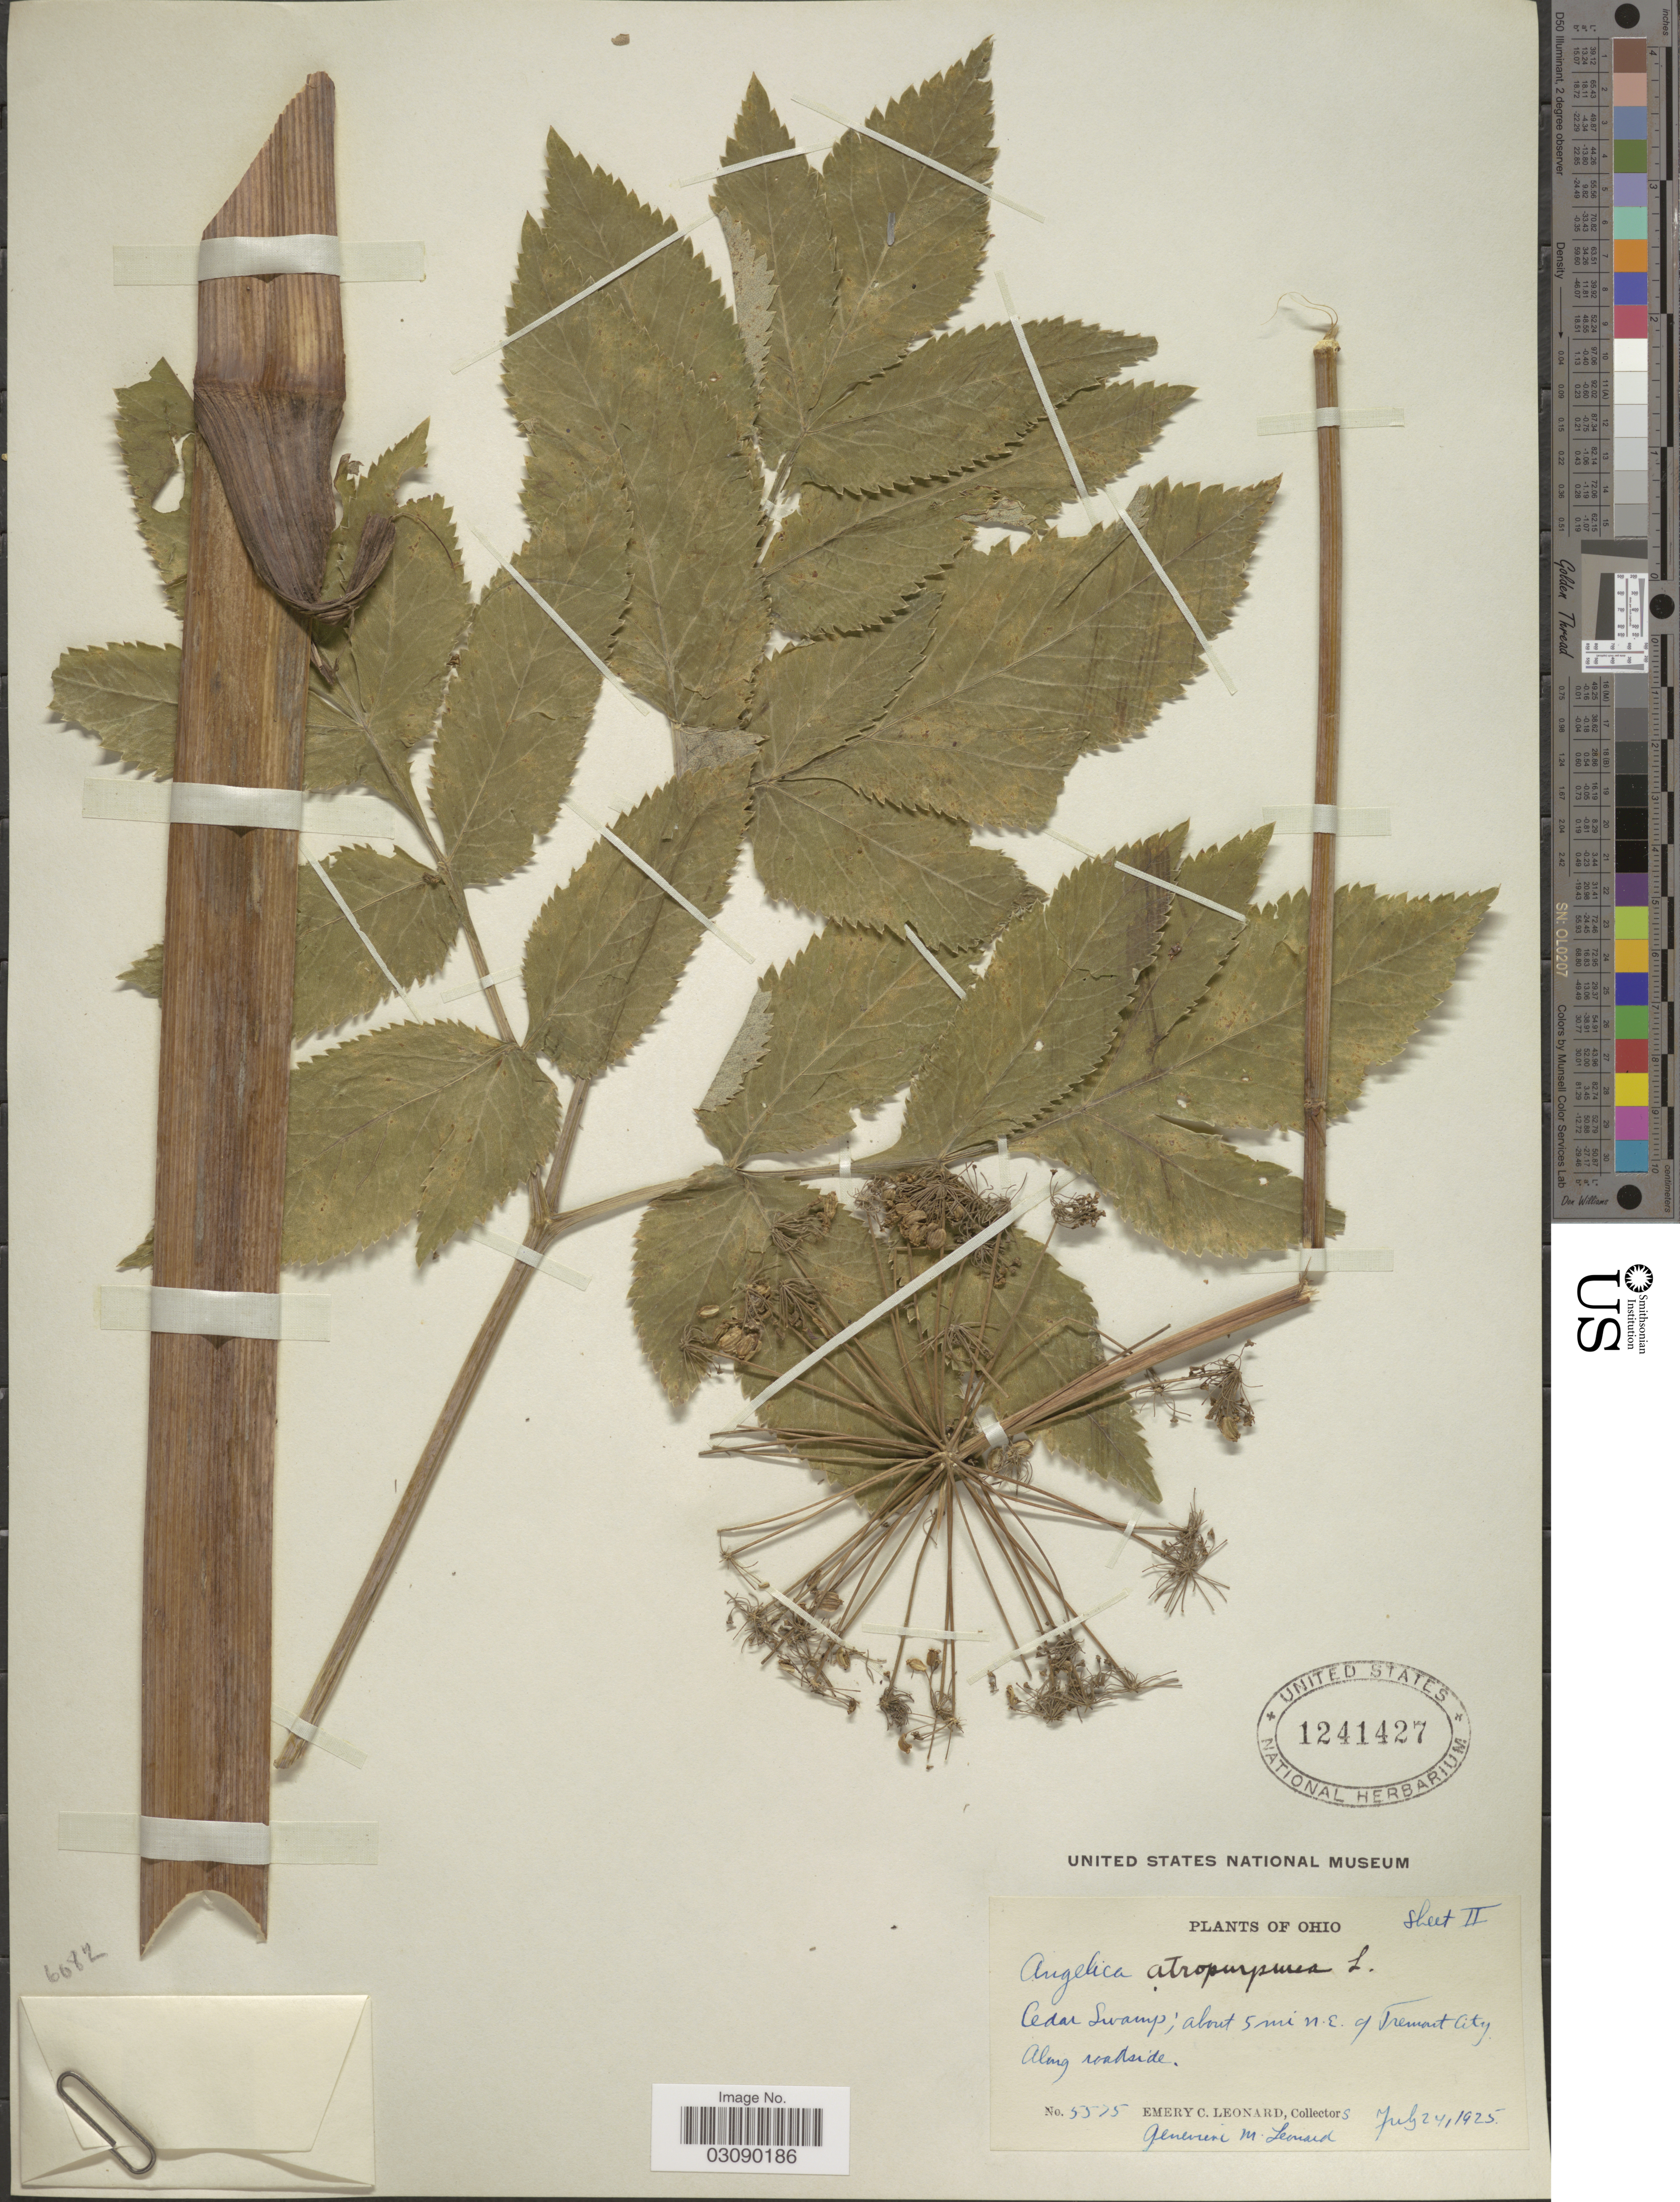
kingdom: Plantae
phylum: Tracheophyta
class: Magnoliopsida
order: Apiales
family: Apiaceae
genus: Angelica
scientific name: Angelica atropurpurea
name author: L.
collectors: E. C. Leonard & G. M. Leonard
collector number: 5575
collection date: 1925-07-24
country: United States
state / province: Ohio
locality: Cedar Swamp; about 5 mi N.E. of Tremont City.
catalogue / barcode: US 1241427